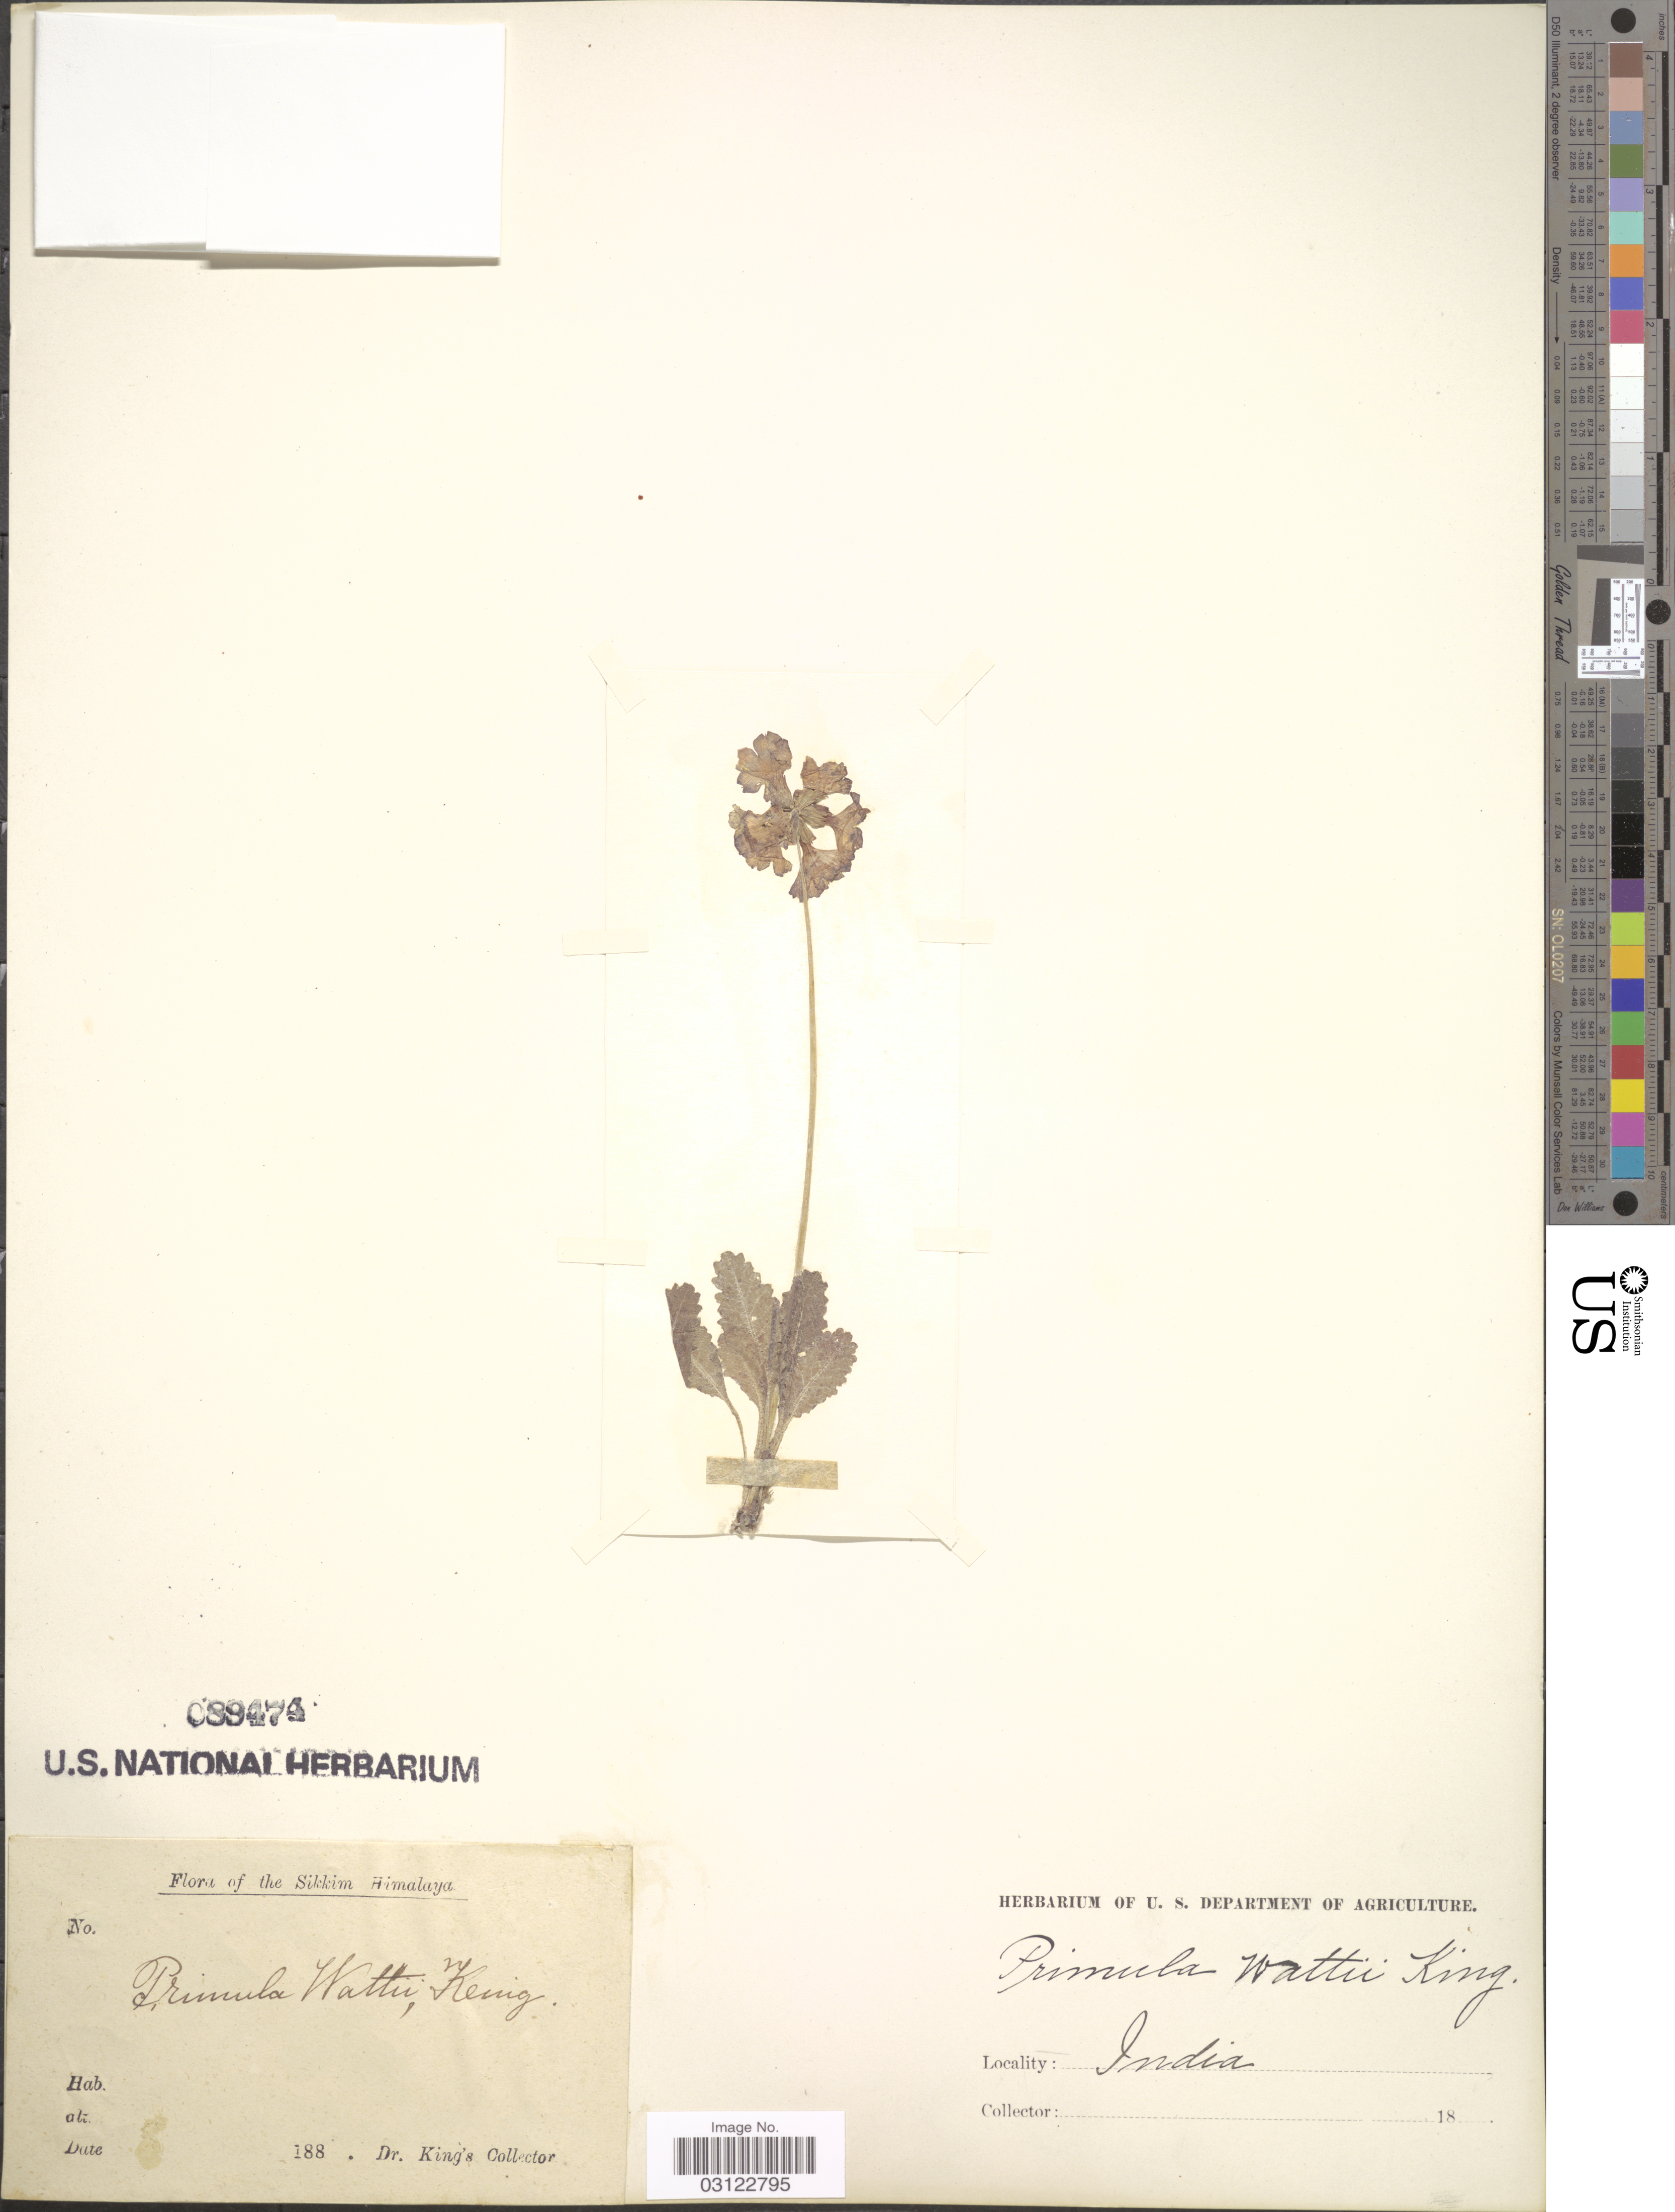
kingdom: Plantae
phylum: Tracheophyta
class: Magnoliopsida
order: Ericales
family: Primulaceae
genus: Primula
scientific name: Primula wattii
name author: King ex Watt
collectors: Dr. King's collector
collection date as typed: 188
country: India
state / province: Sikkim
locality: Sikkim Himalaya.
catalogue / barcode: US 89474